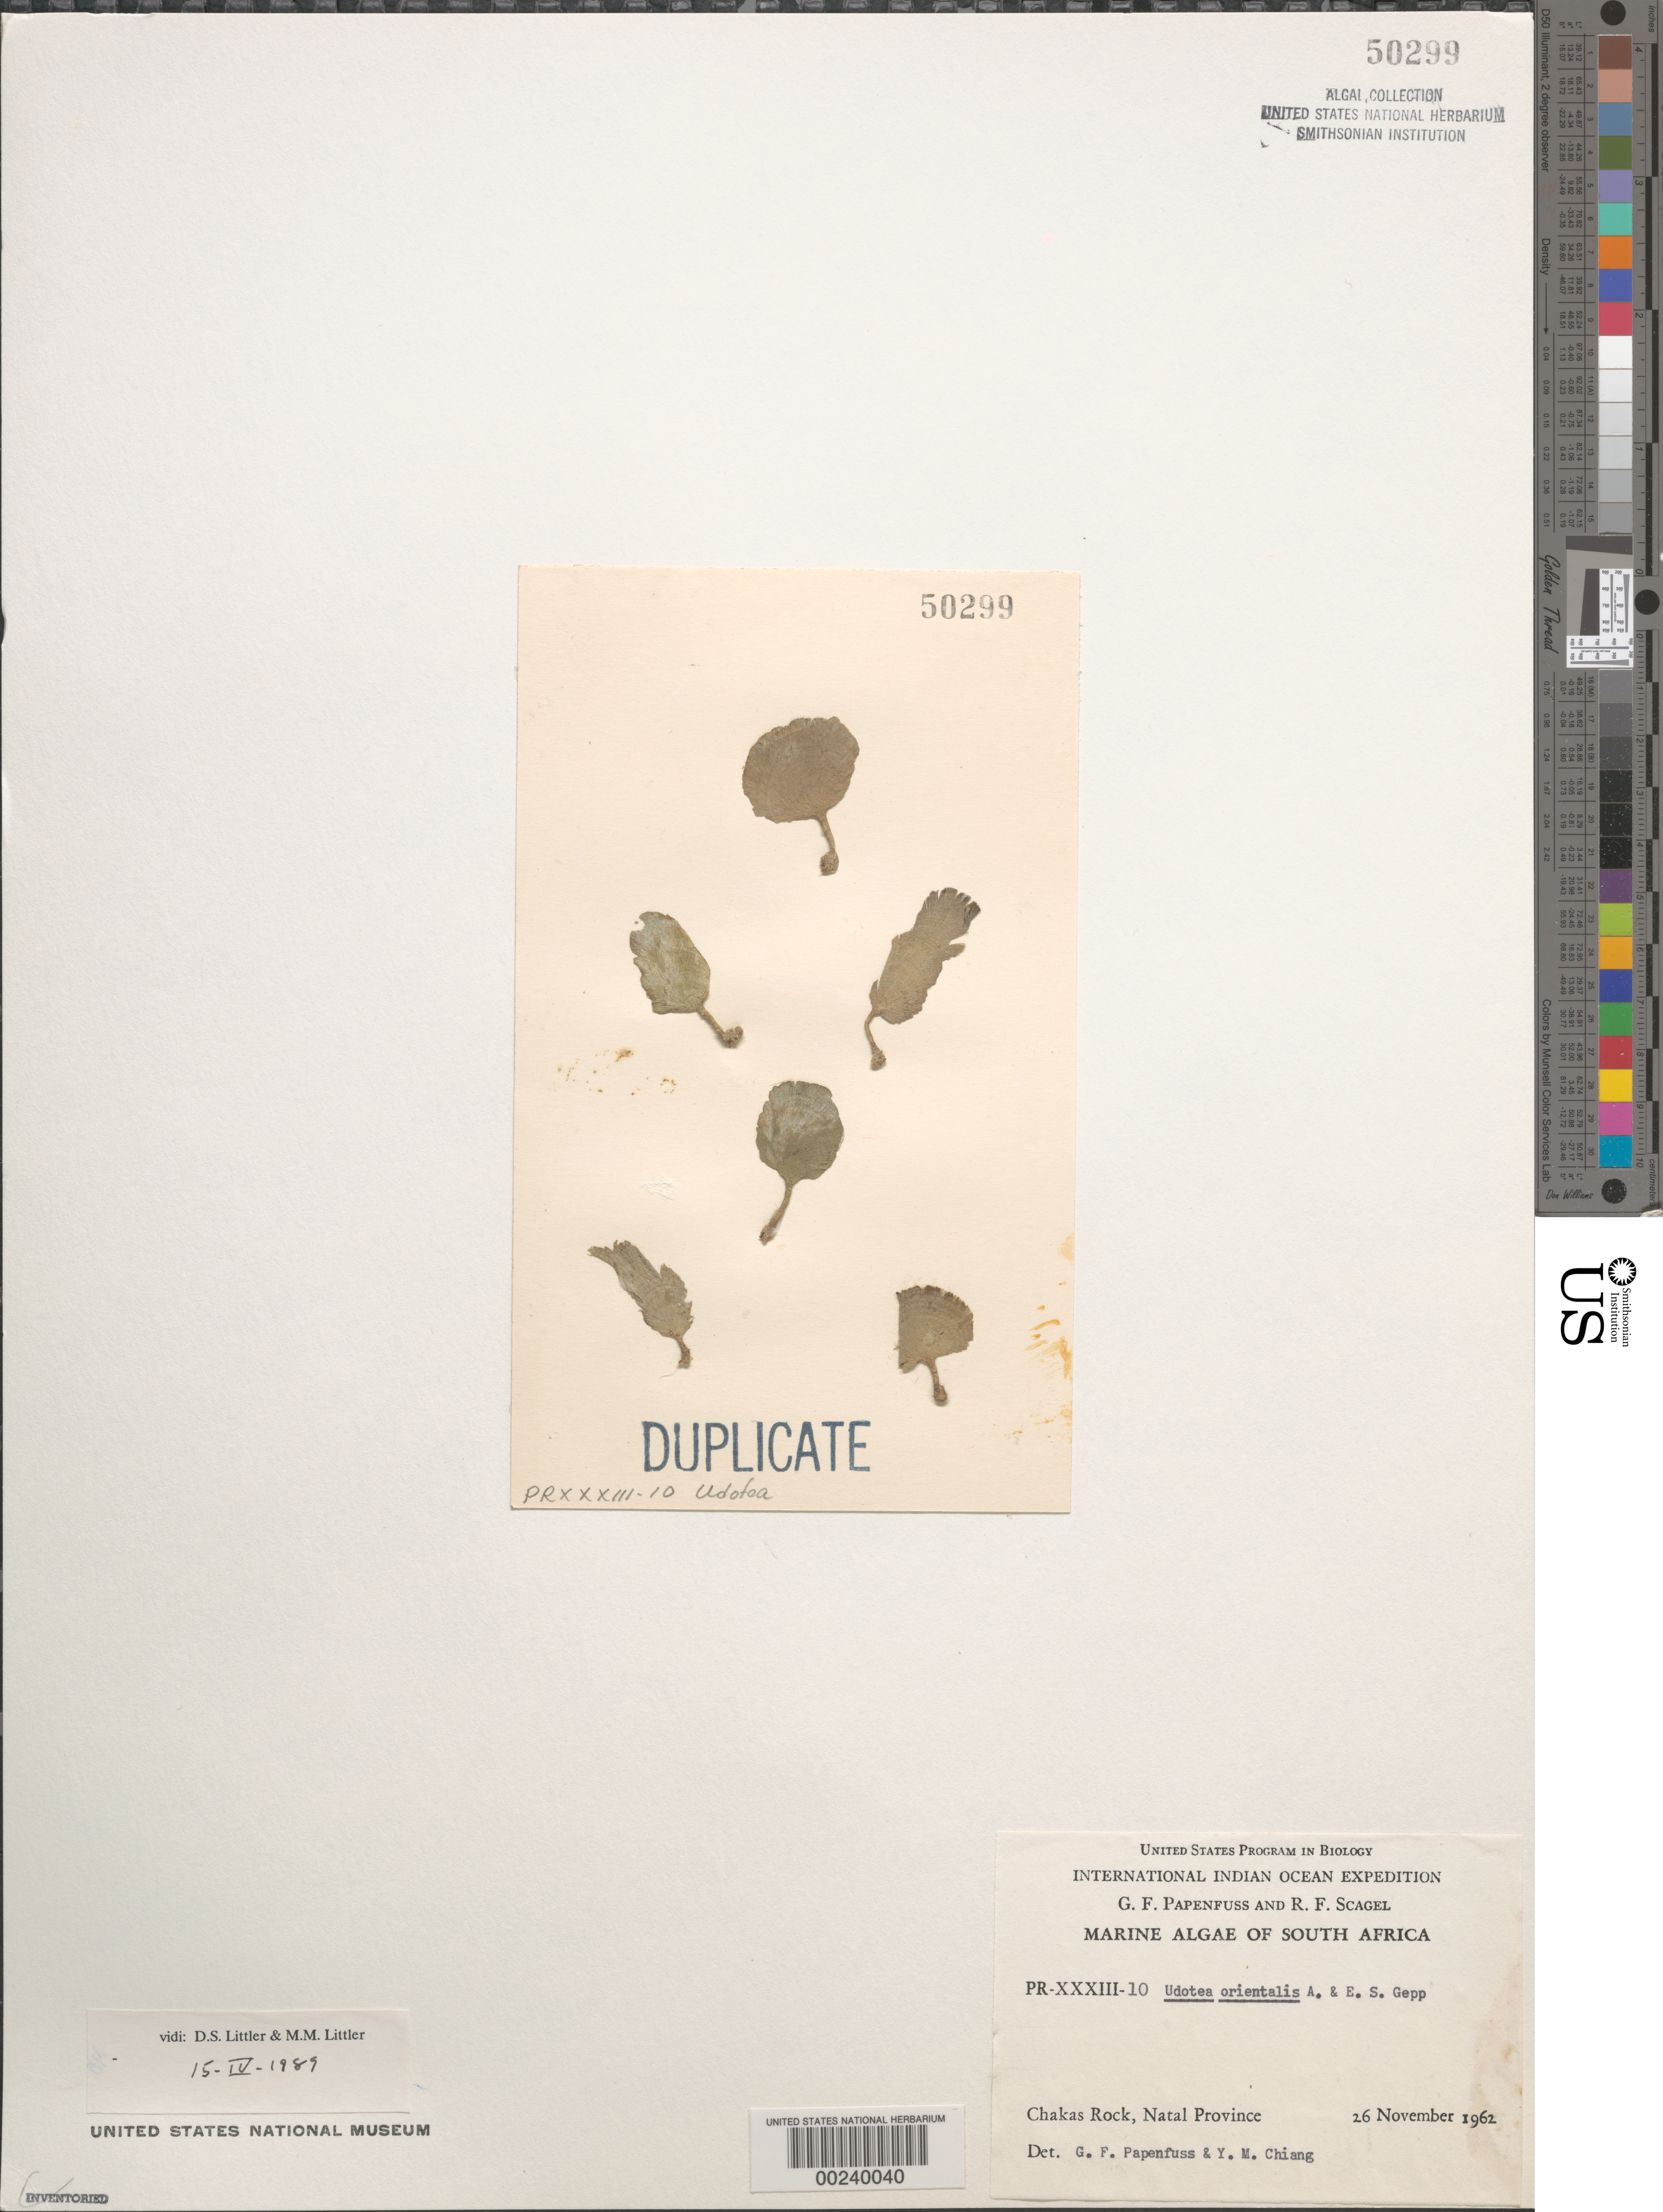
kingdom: Plantae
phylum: Chlorophyta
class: Ulvophyceae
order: Bryopsidales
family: Udoteaceae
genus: Udotea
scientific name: Udotea orientalis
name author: A. Gepp & E. Gepp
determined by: Papenfuss, G. F.; Chiang, Y. M.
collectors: G. Papenfuss & R. F. Scagel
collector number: PR-XXXIII-10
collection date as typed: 26 Nov 1962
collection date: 1962-11-26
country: South Africa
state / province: KwaZulu-Natal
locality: Chakas Rock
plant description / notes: International Indian Ocean Expedition, 1962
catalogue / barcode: US 50299